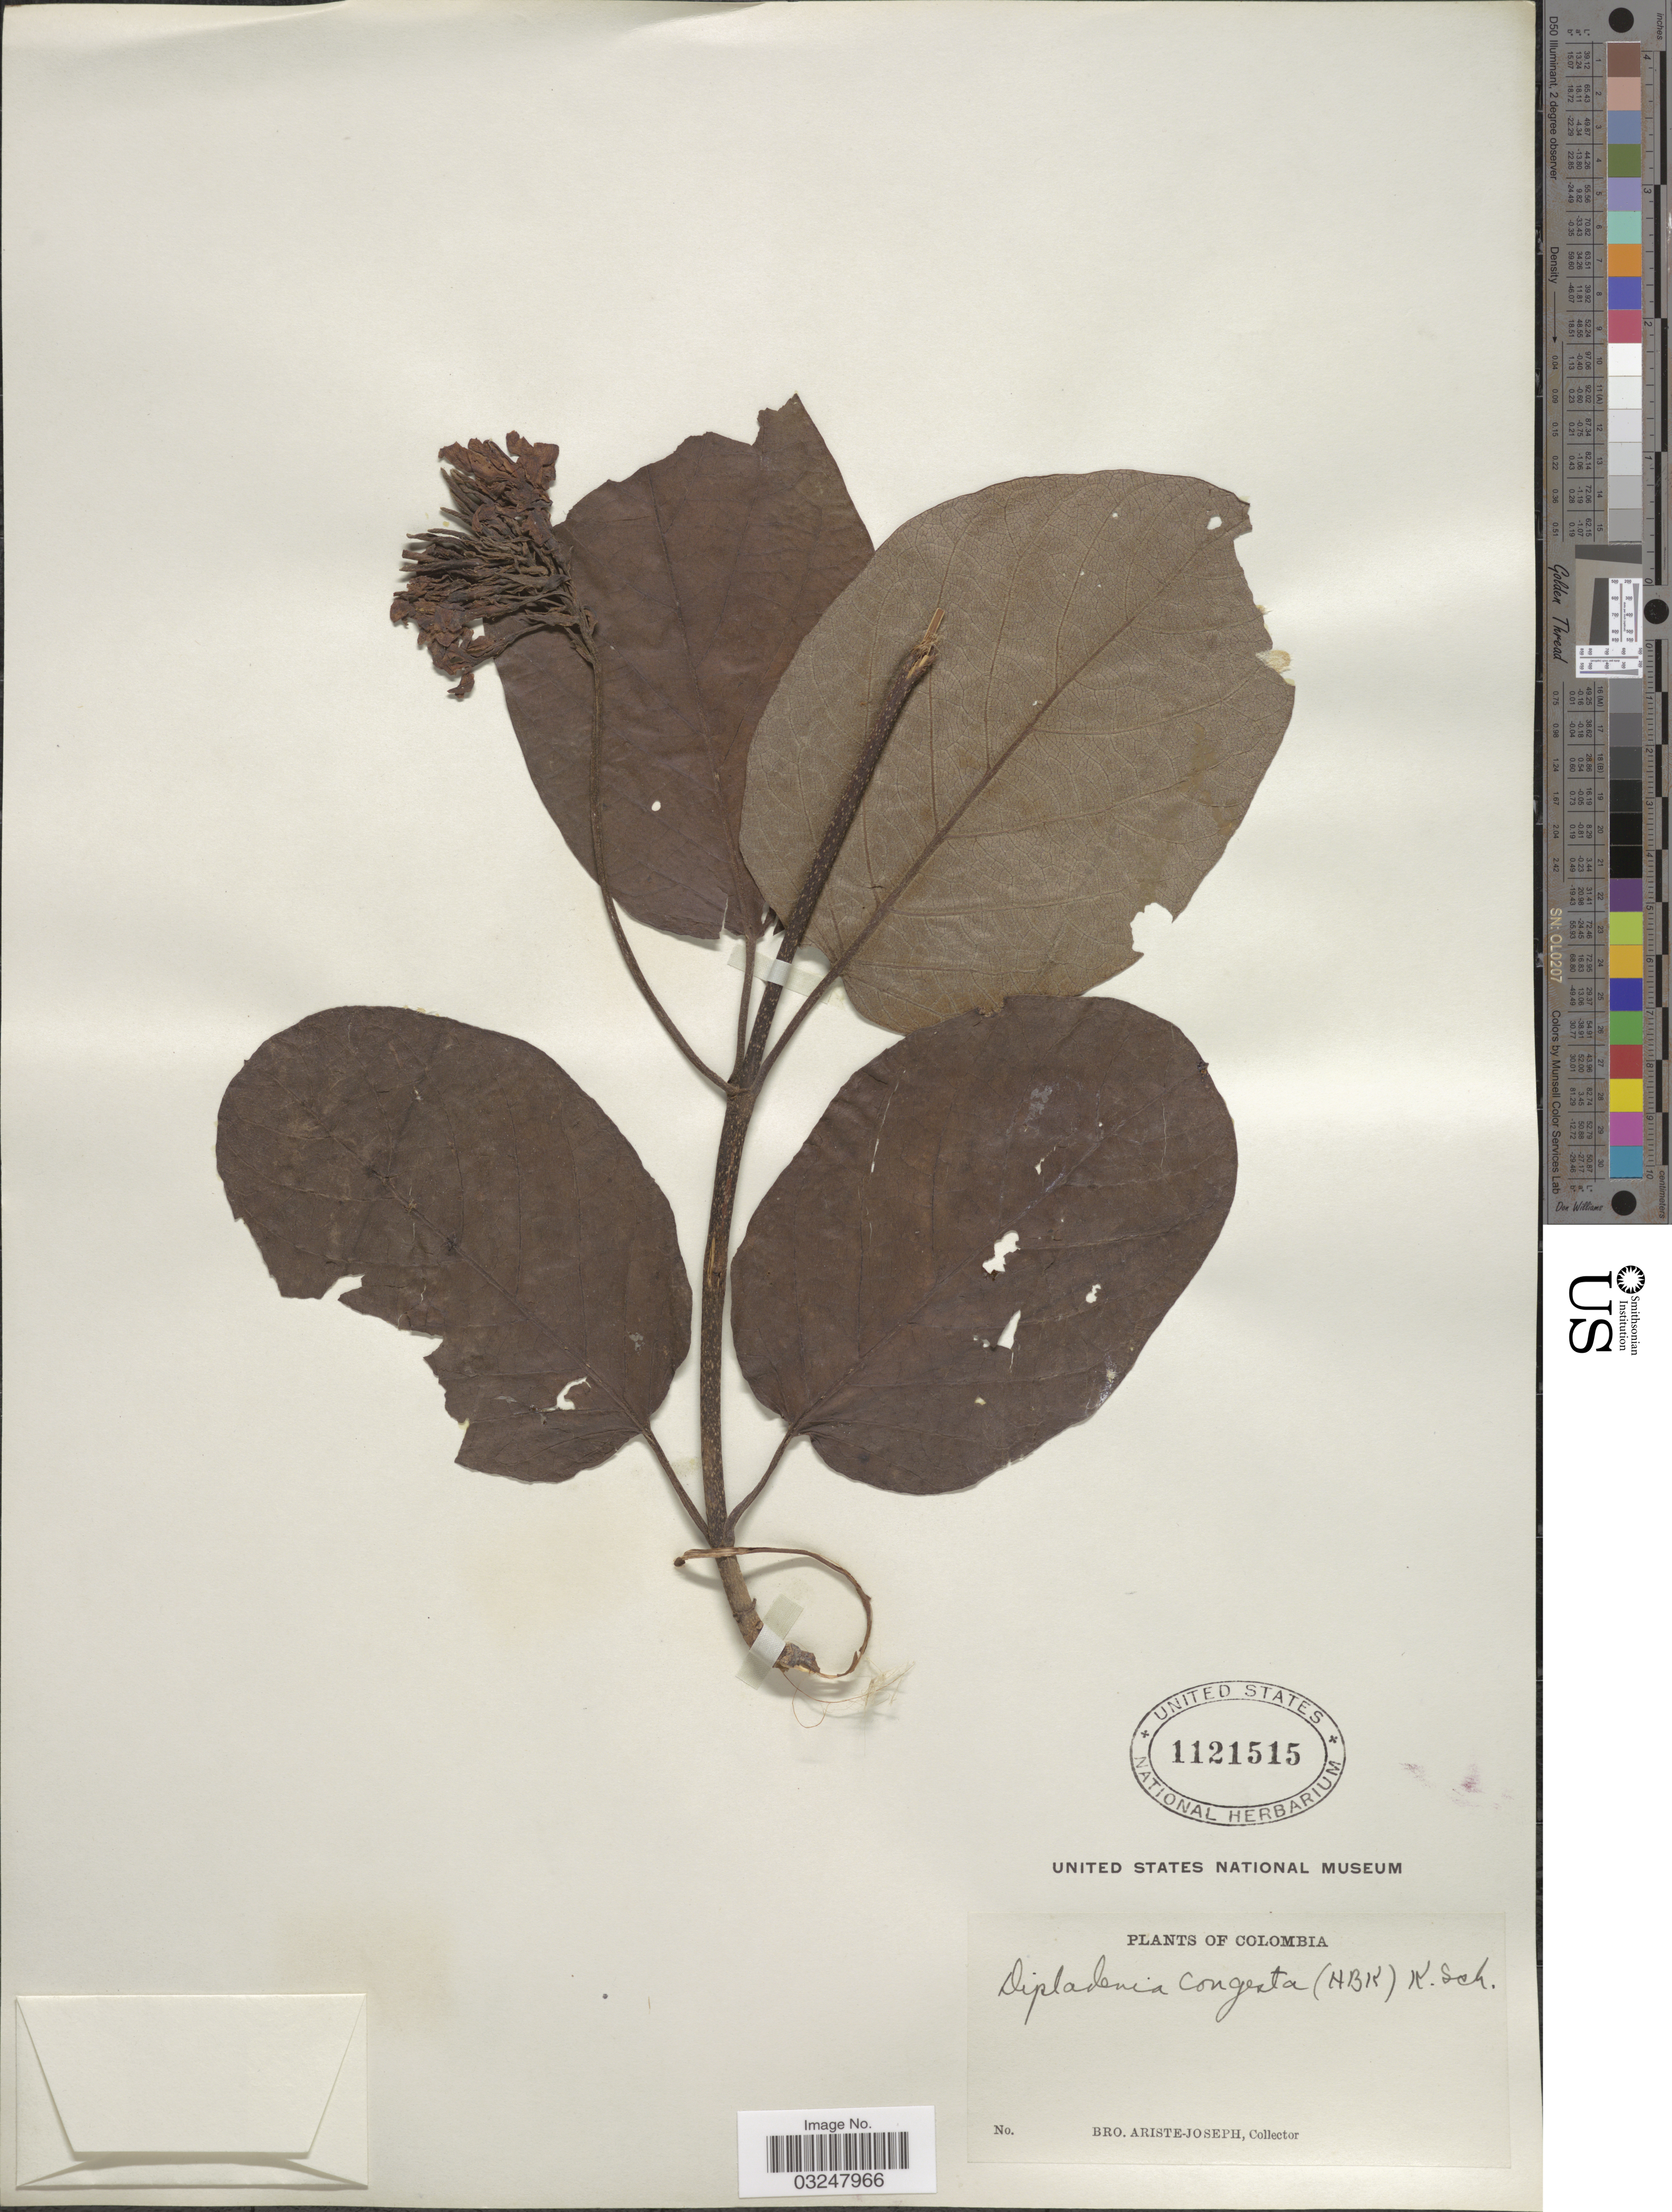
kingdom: Plantae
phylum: Tracheophyta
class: Magnoliopsida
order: Gentianales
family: Apocynaceae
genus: Mandevilla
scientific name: Mandevilla pubescens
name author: (Willd. ex Roem. & Schult.) J.F. Morales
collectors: Bro. Ariste-Joseph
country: Colombia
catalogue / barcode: US 1121515